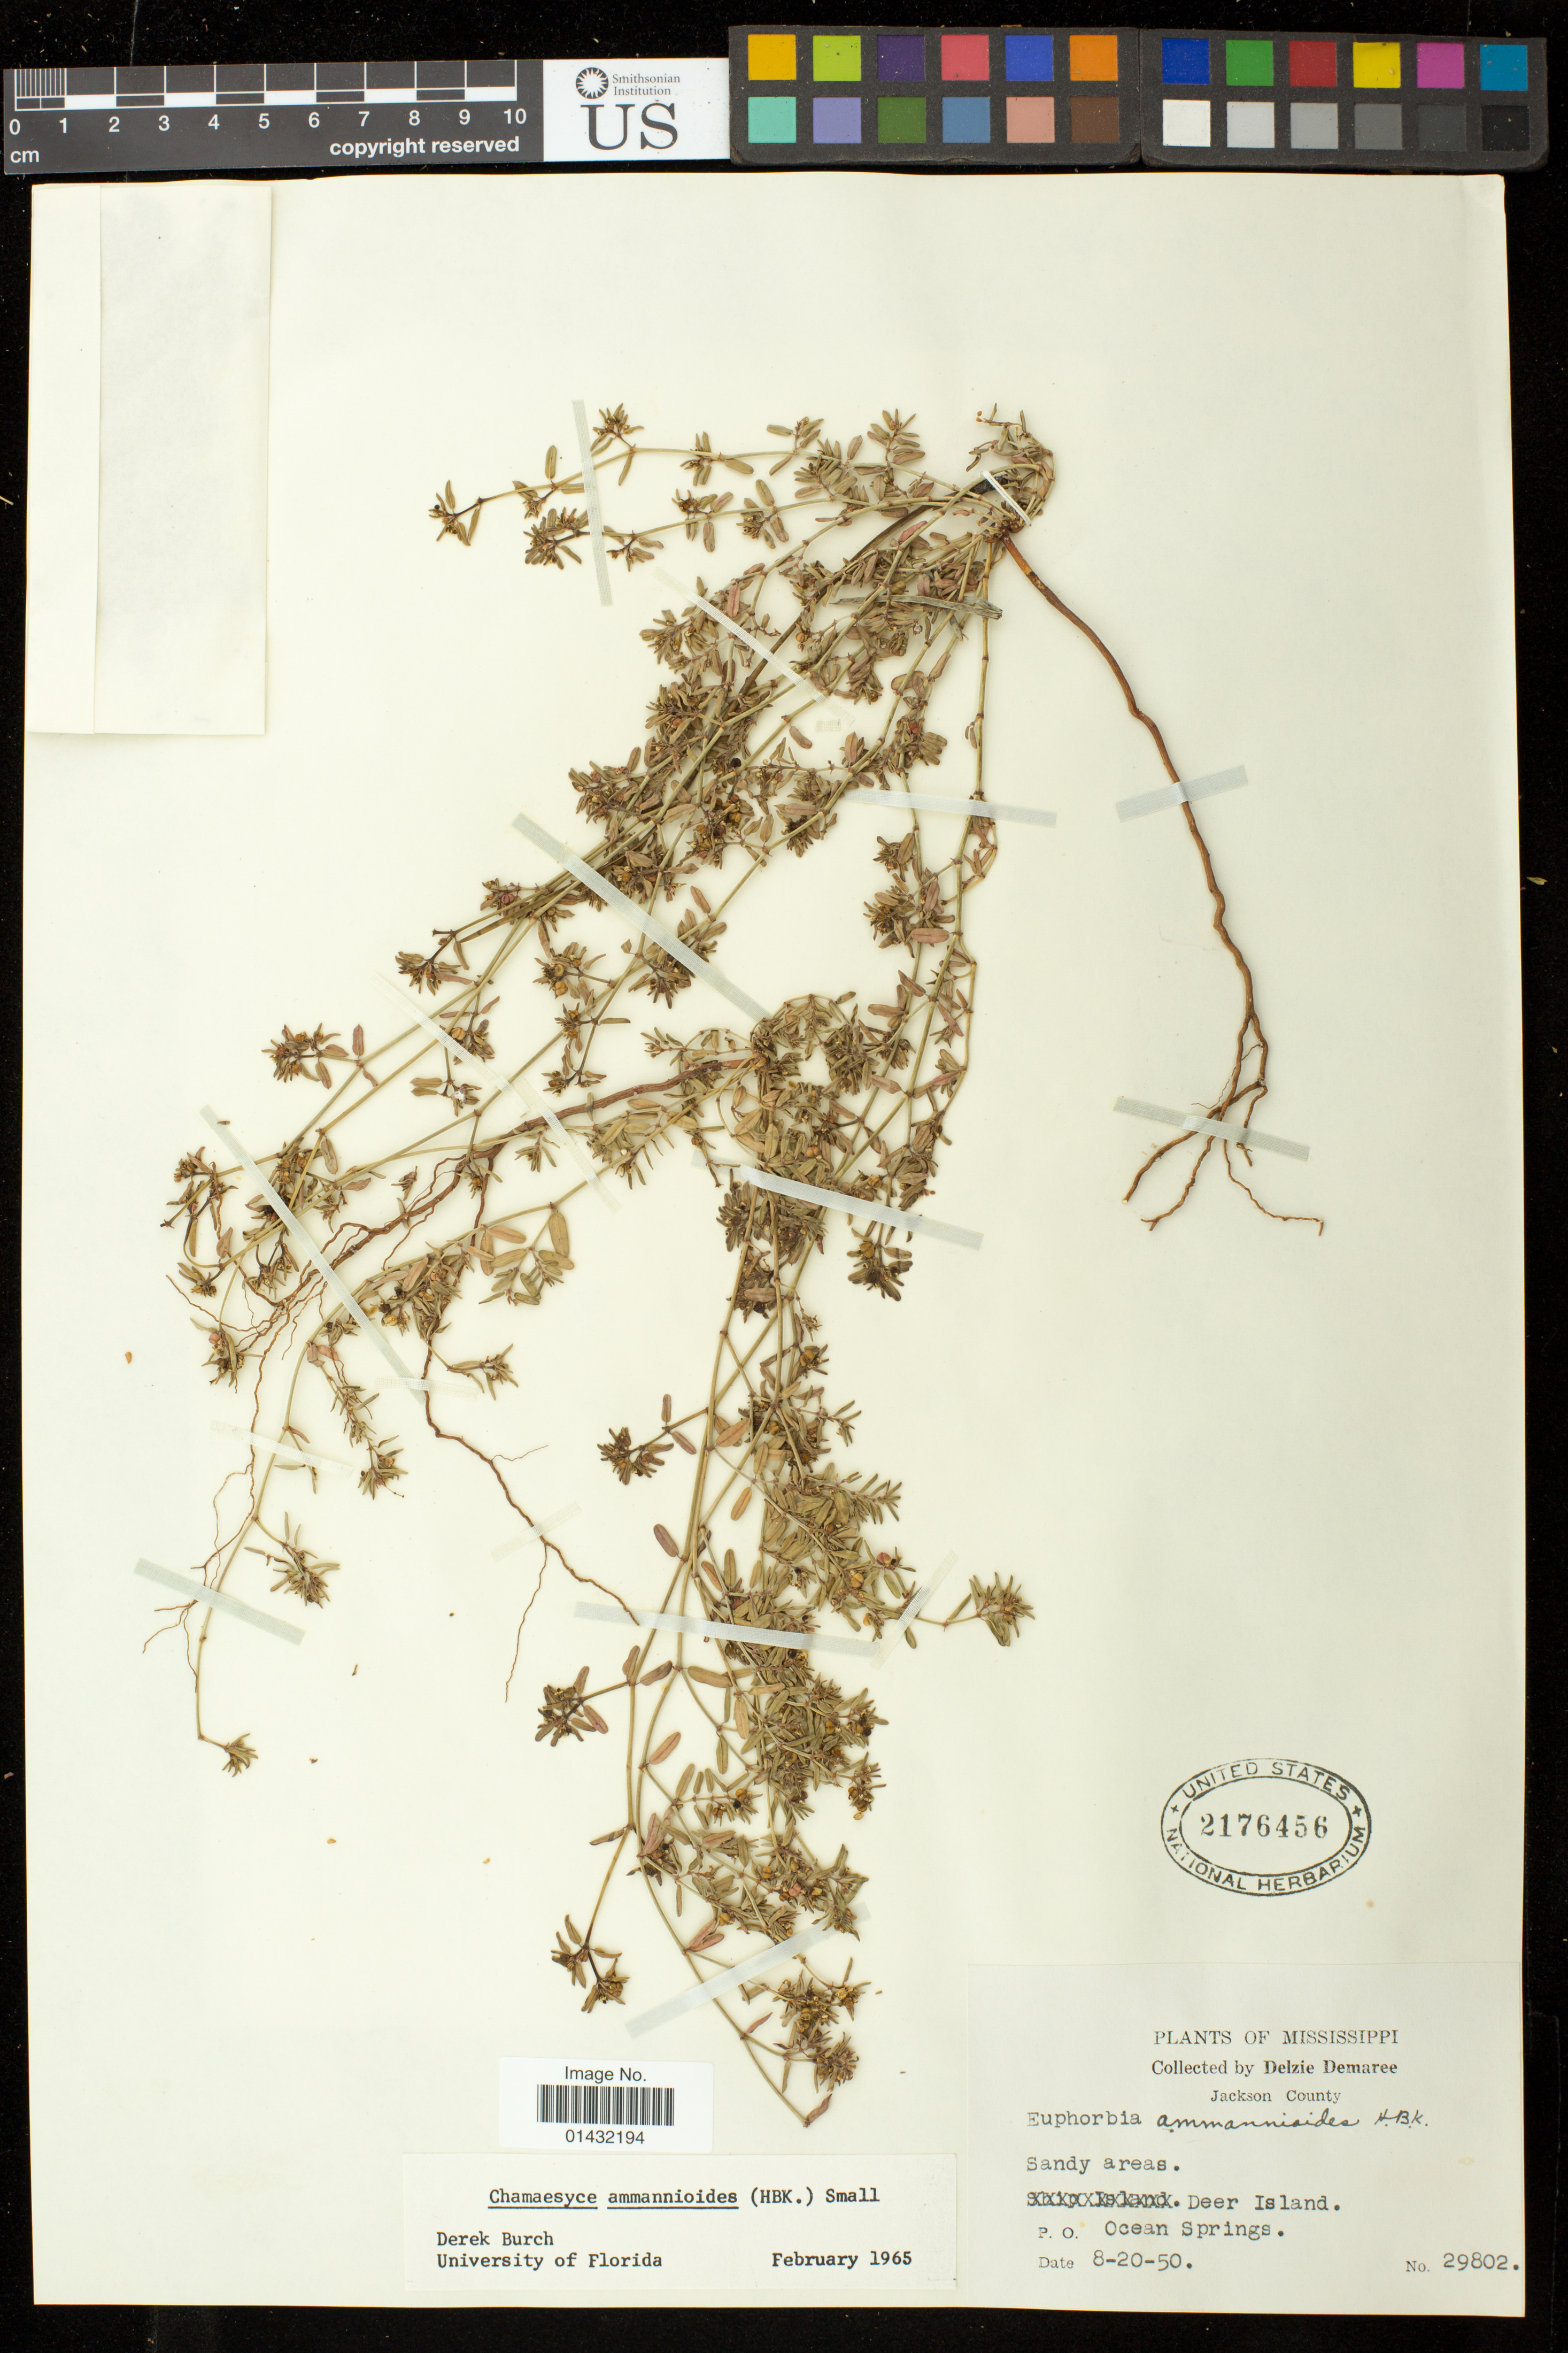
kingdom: Plantae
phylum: Tracheophyta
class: Magnoliopsida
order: Malpighiales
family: Euphorbiaceae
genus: Euphorbia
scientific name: Euphorbia bombensis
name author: Jacq.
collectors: D. Demaree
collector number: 29802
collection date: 1950-08-20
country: United States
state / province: Mississippi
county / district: Jackson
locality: Deer Island; P.O. Ocean Springs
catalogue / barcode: US 2176456